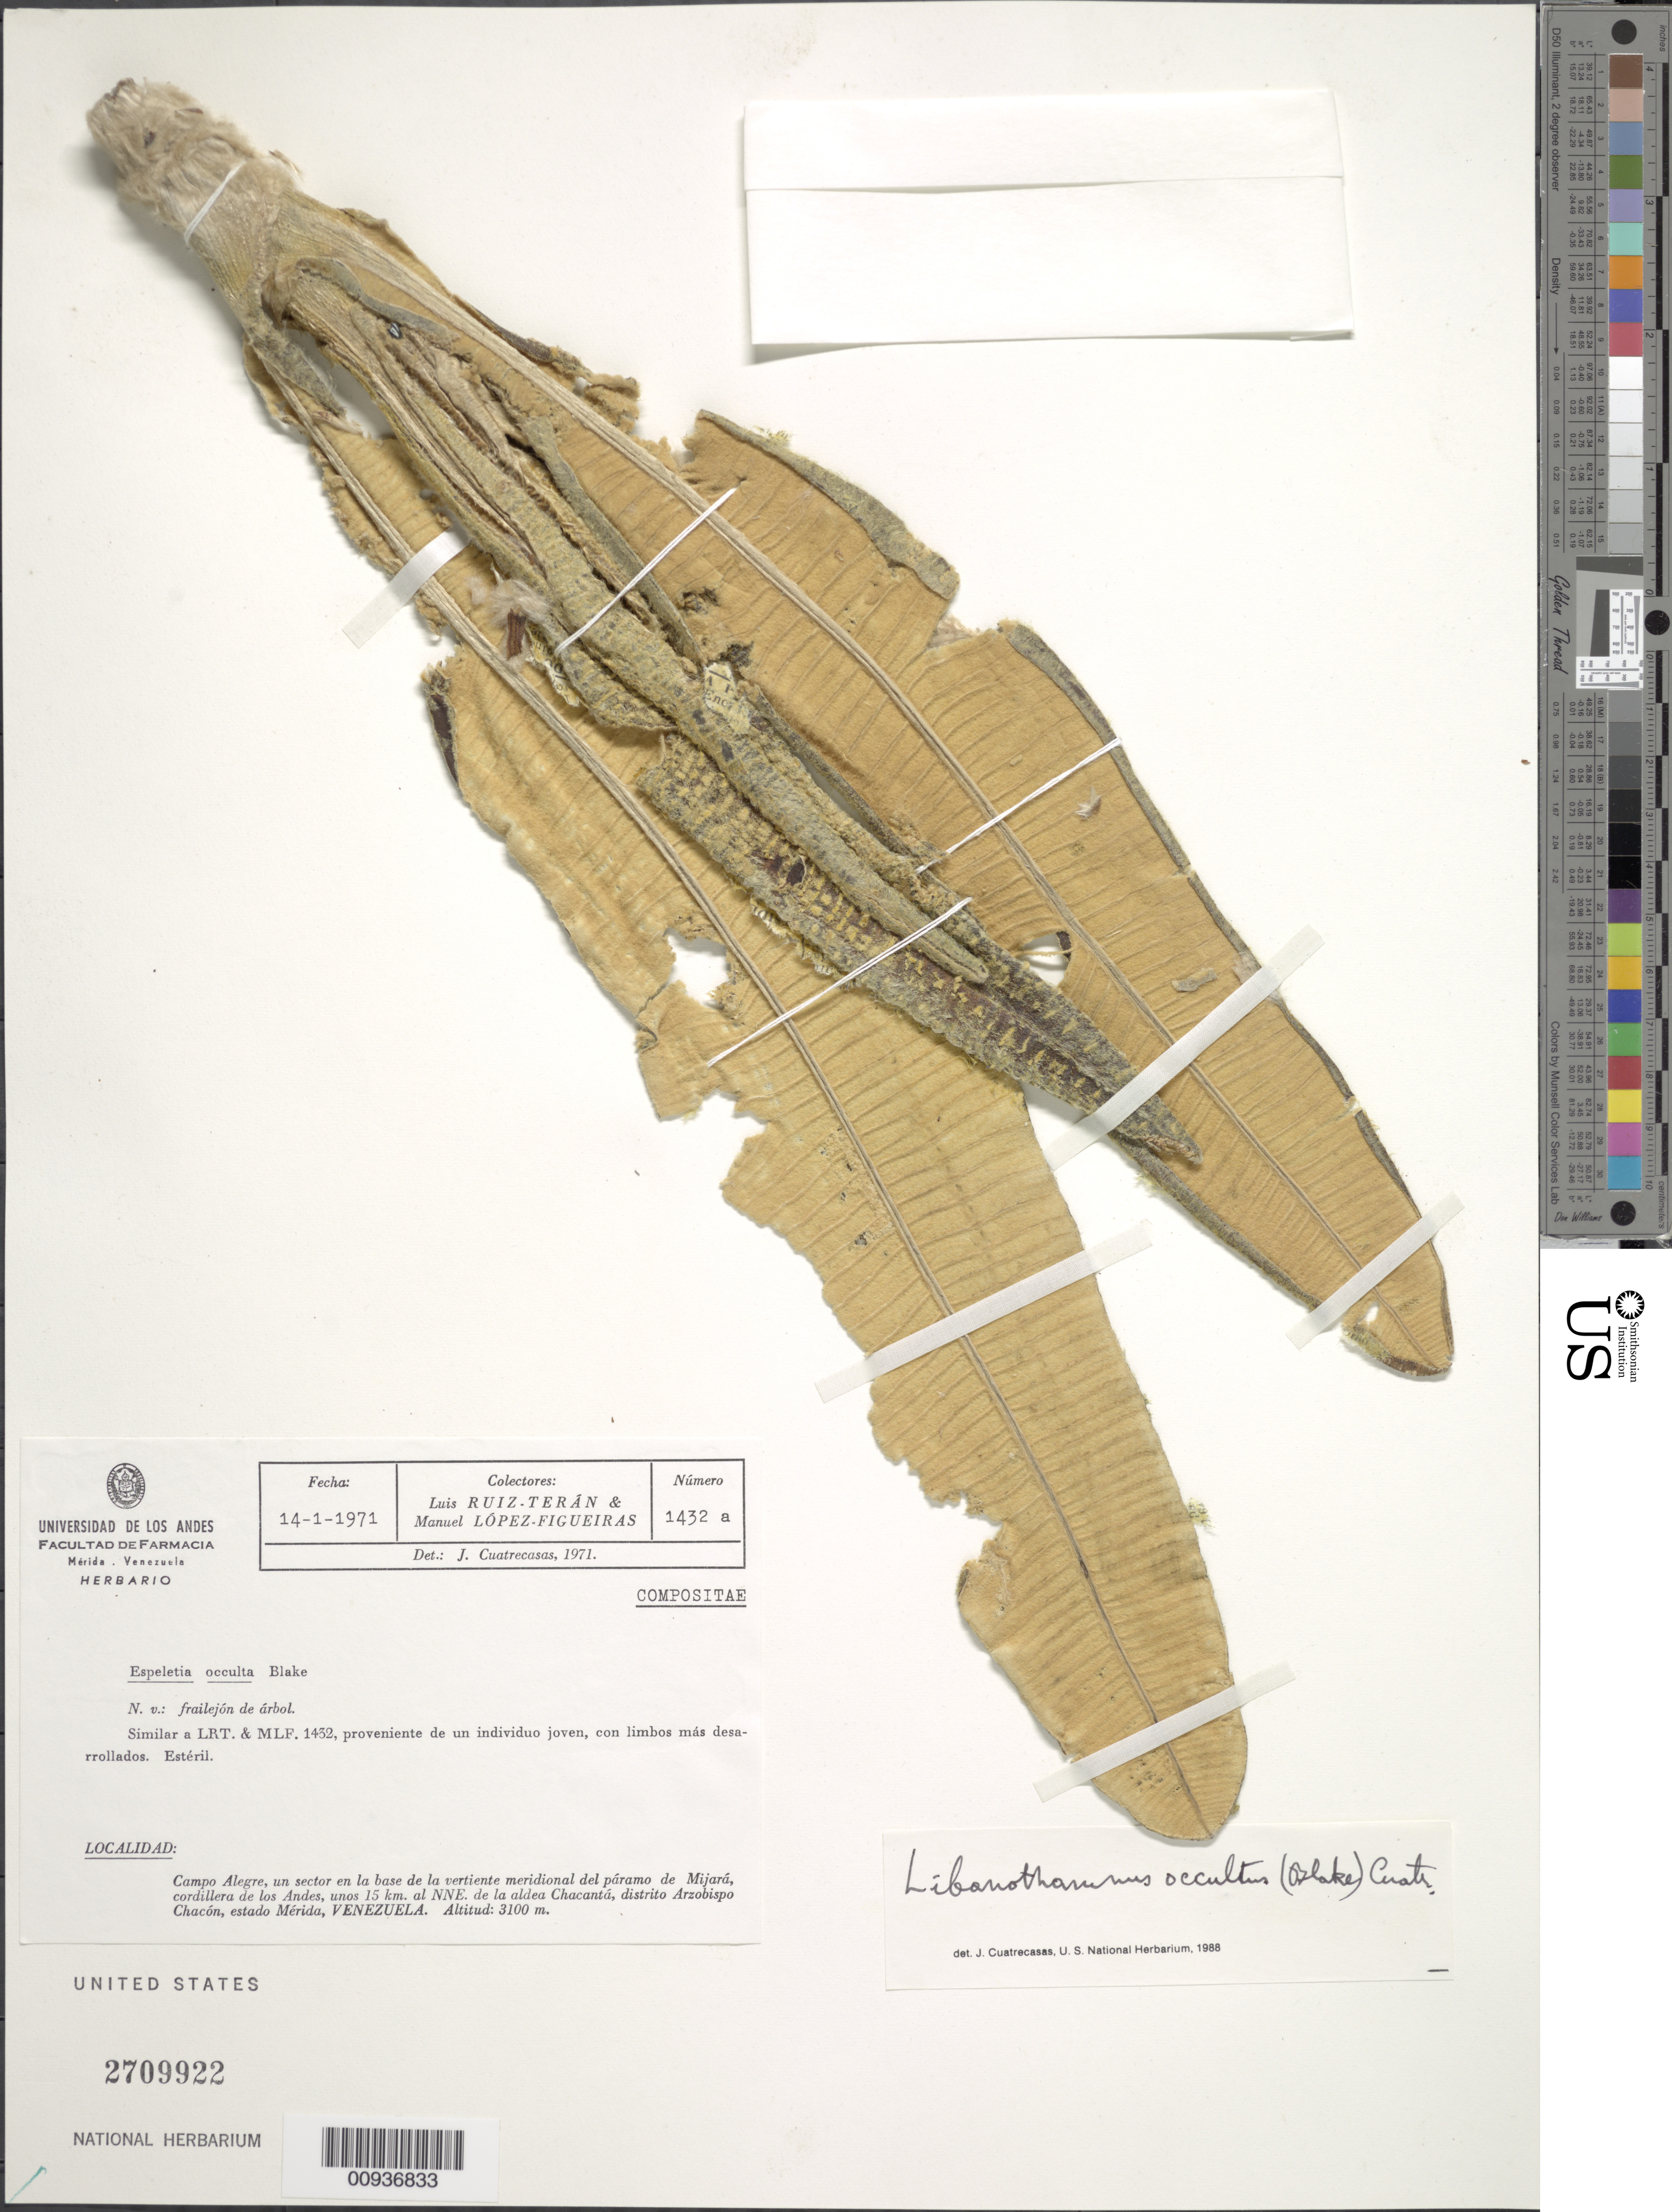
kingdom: Plantae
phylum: Tracheophyta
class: Magnoliopsida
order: Asterales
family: Asteraceae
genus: Libanothamnus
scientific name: Libanothamnus occultus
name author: (S.F. Blake) Cuatrec.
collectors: L. Teran & M. Lopéz-F.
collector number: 1432a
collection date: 1971-01-14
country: Venezuela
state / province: Mérida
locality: Campo Alegre, paramo de Mijara, cordillera de los Andes, unos 15 km al NNE de la aldea Chacanta, Distrito Arzobispo Chacon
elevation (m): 3100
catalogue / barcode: US 2709922